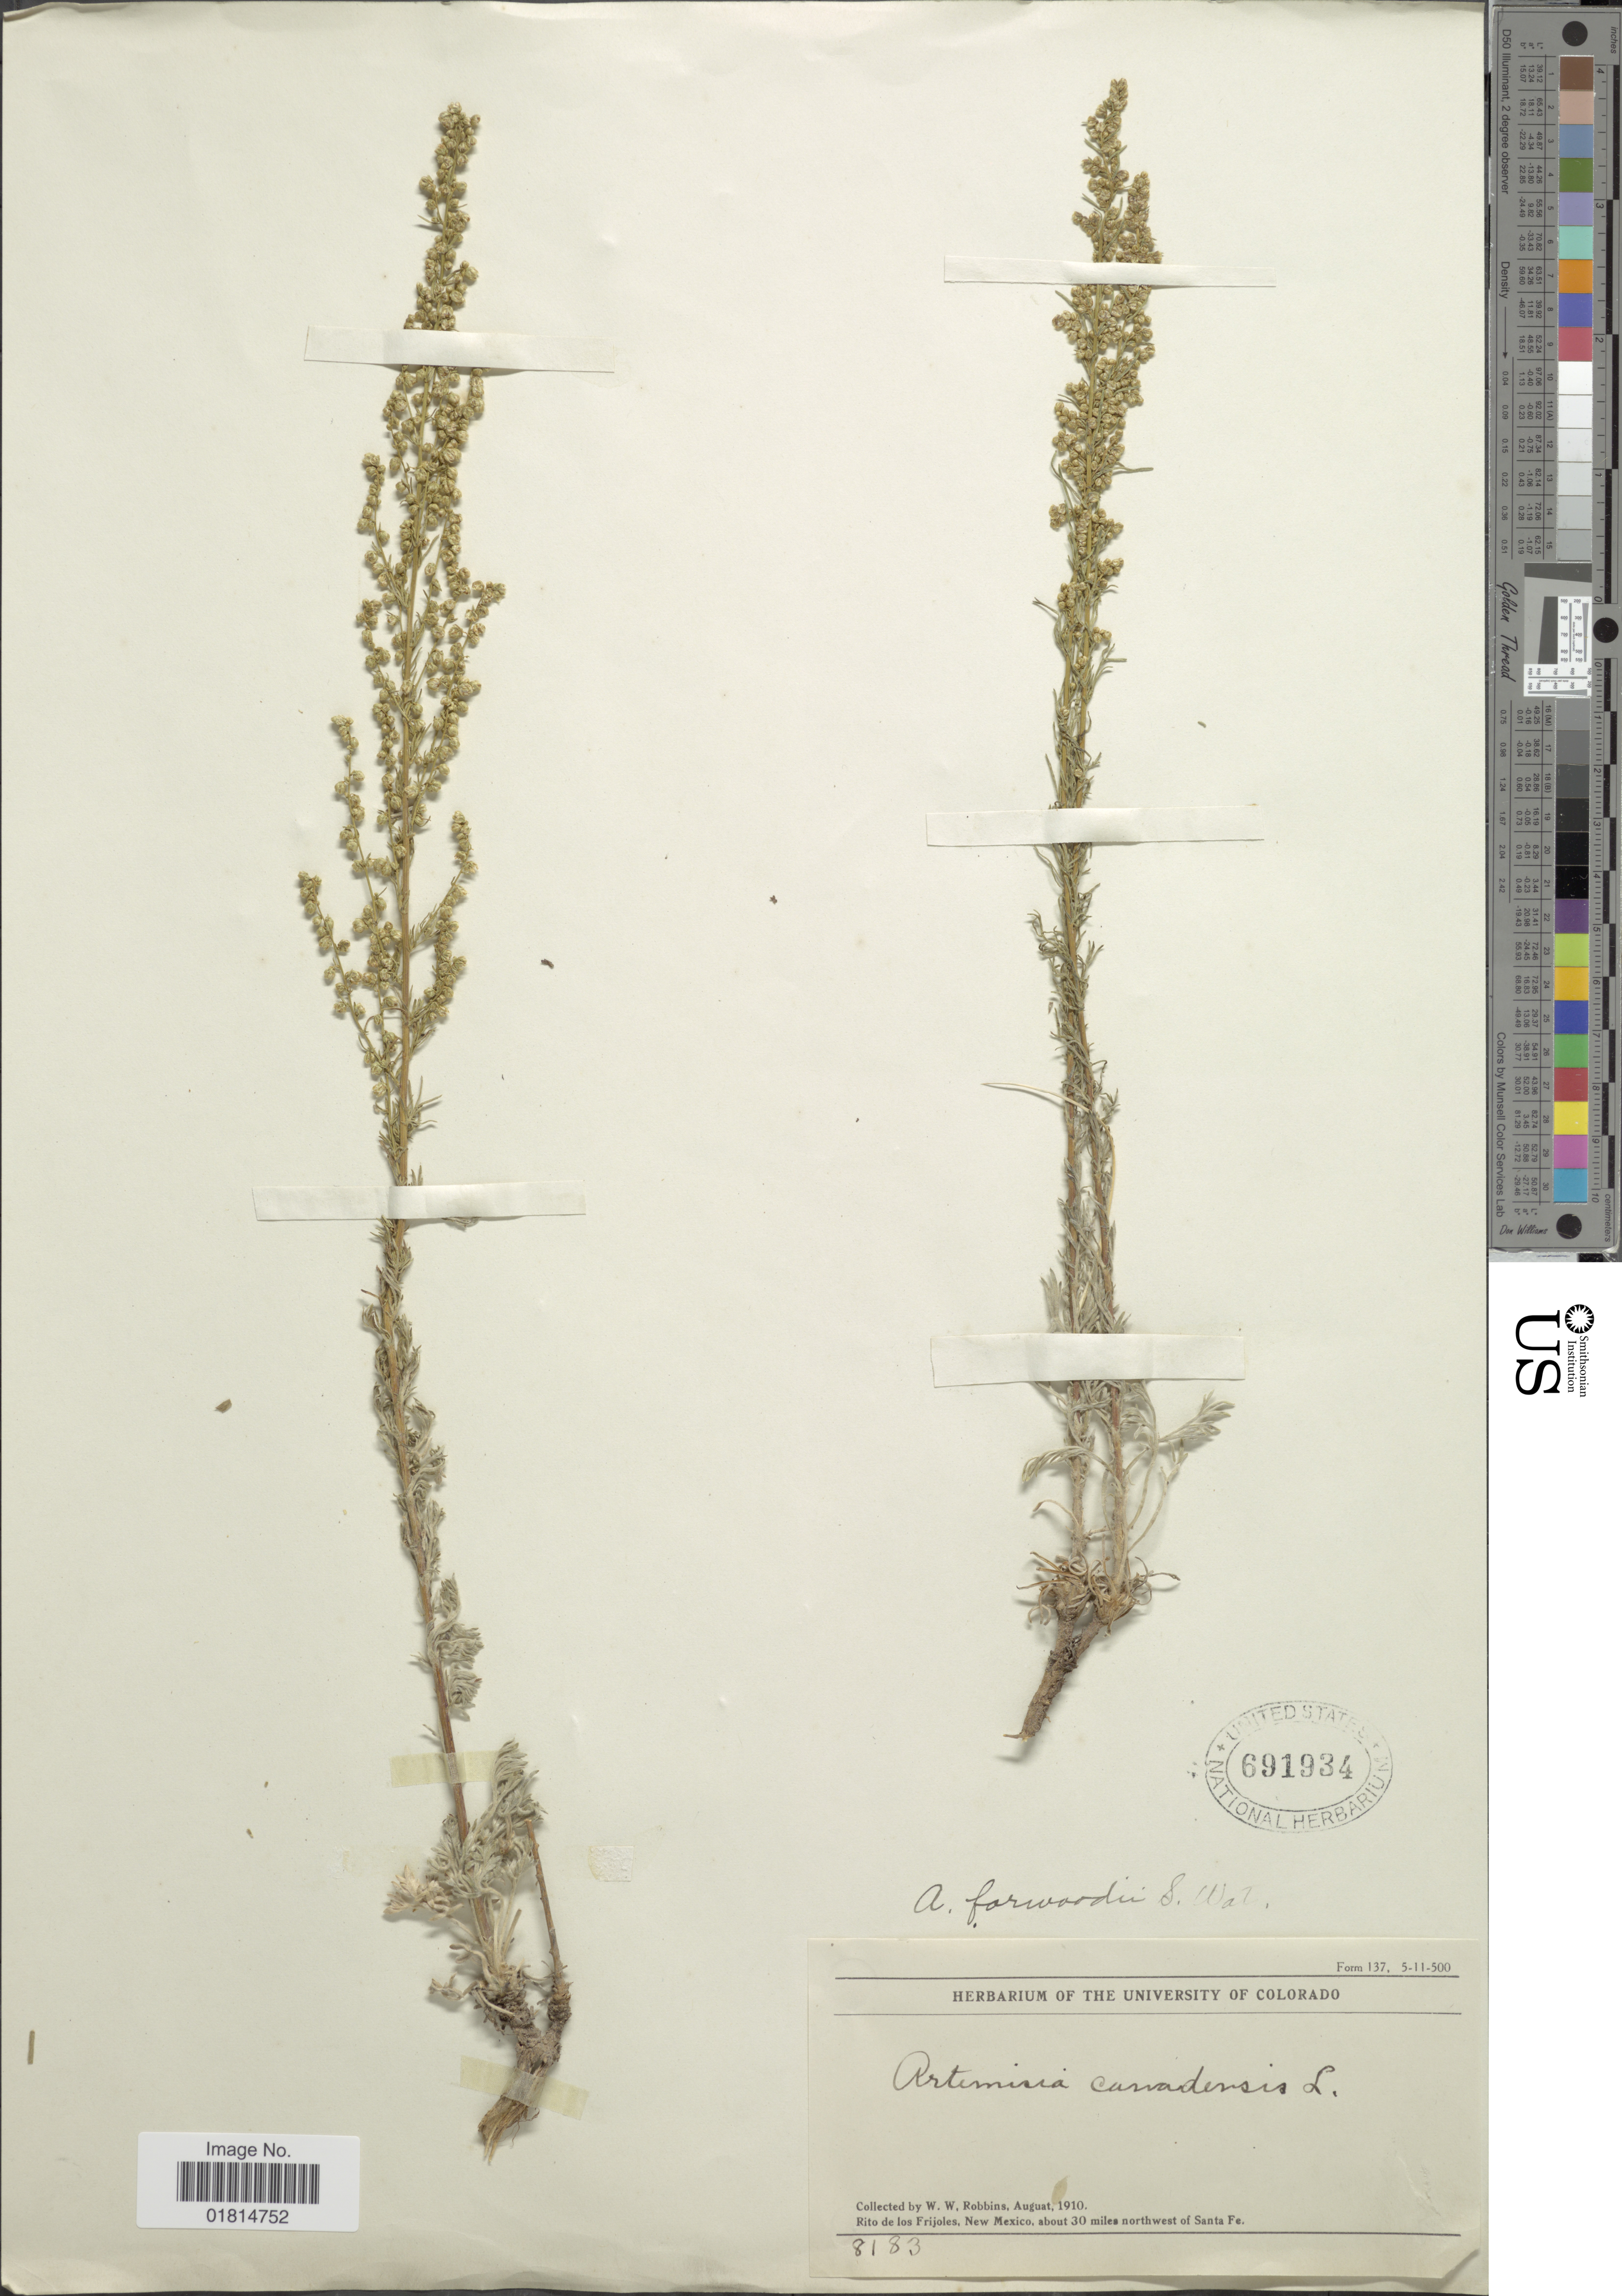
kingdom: Plantae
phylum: Tracheophyta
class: Magnoliopsida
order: Asterales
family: Asteraceae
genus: Artemisia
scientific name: Artemisia camporum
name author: Rydb.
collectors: W. Robbins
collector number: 8183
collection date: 1910-08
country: United States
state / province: New Mexico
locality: Rito de los Frijoles, New Mexico, about 30 miles northwest of Santa Fe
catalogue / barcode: US 691934